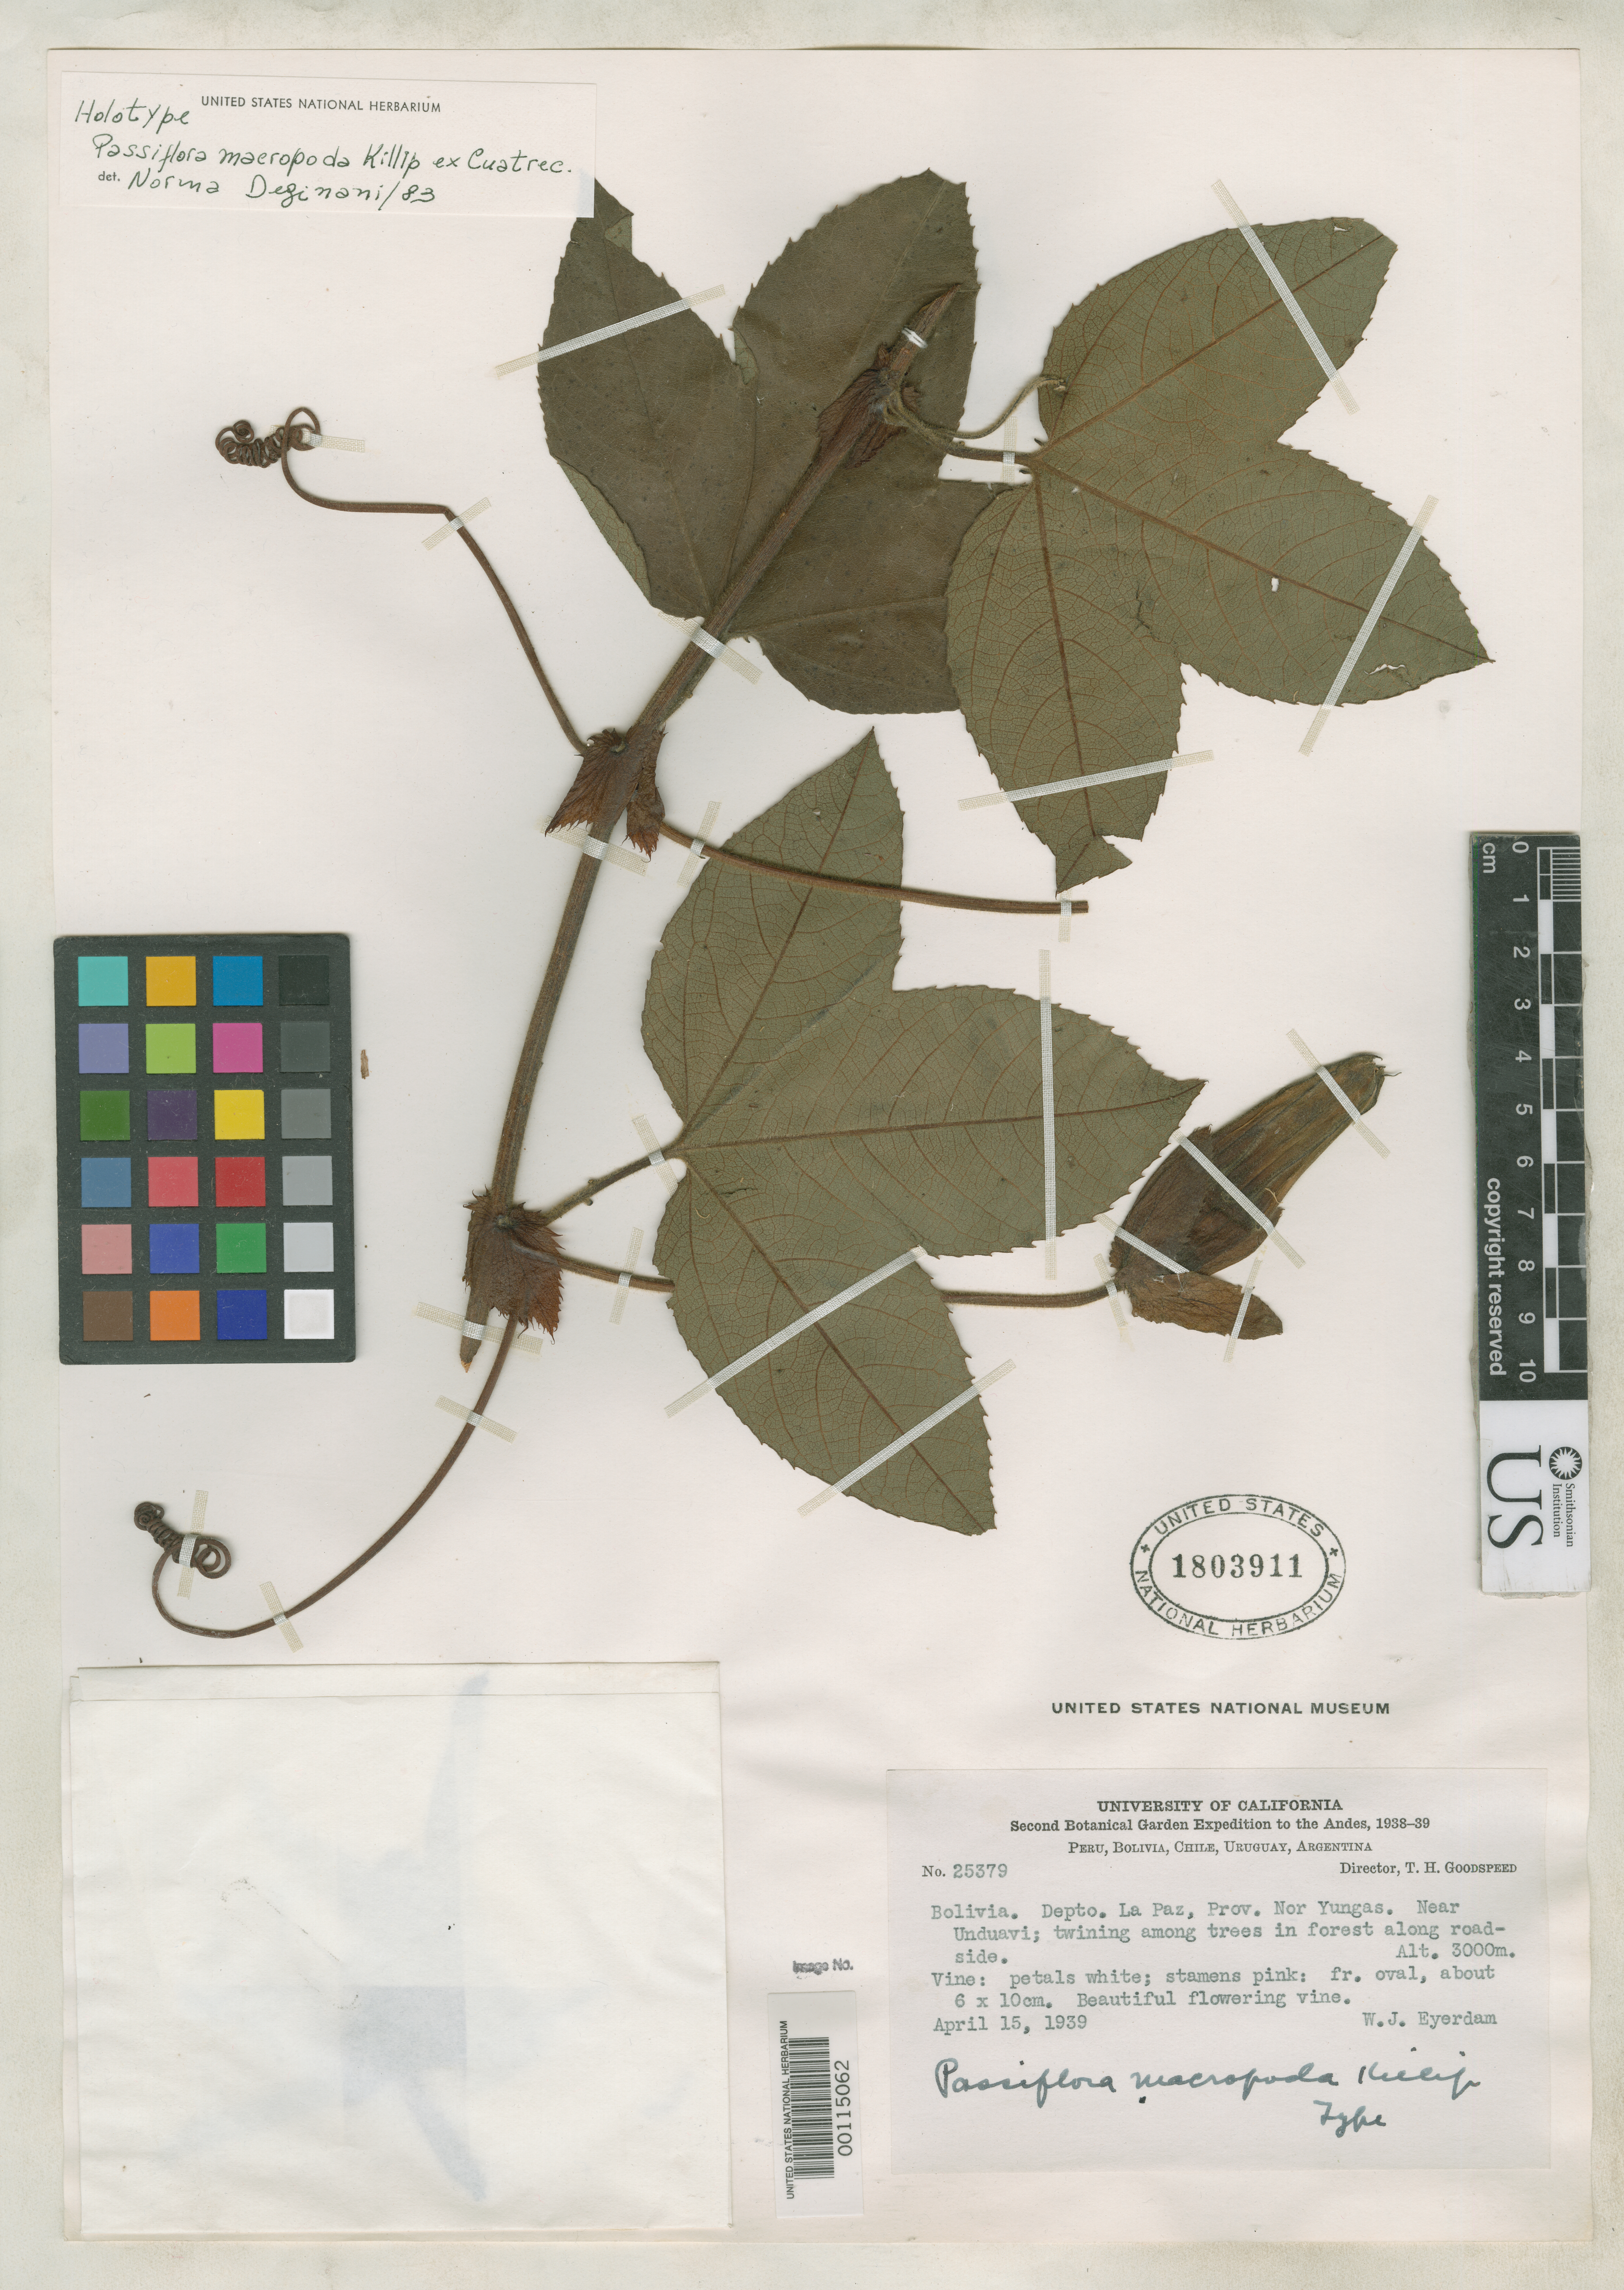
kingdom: Plantae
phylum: Tracheophyta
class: Magnoliopsida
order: Malpighiales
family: Passifloraceae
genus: Passiflora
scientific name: Passiflora macropoda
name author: Killip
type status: Holotype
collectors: W. J. Eyerdam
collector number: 25379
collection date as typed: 15 Apr 1939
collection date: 1939-04-15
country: Bolivia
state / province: La Paz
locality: Near Unduavi.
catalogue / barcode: US 1803911